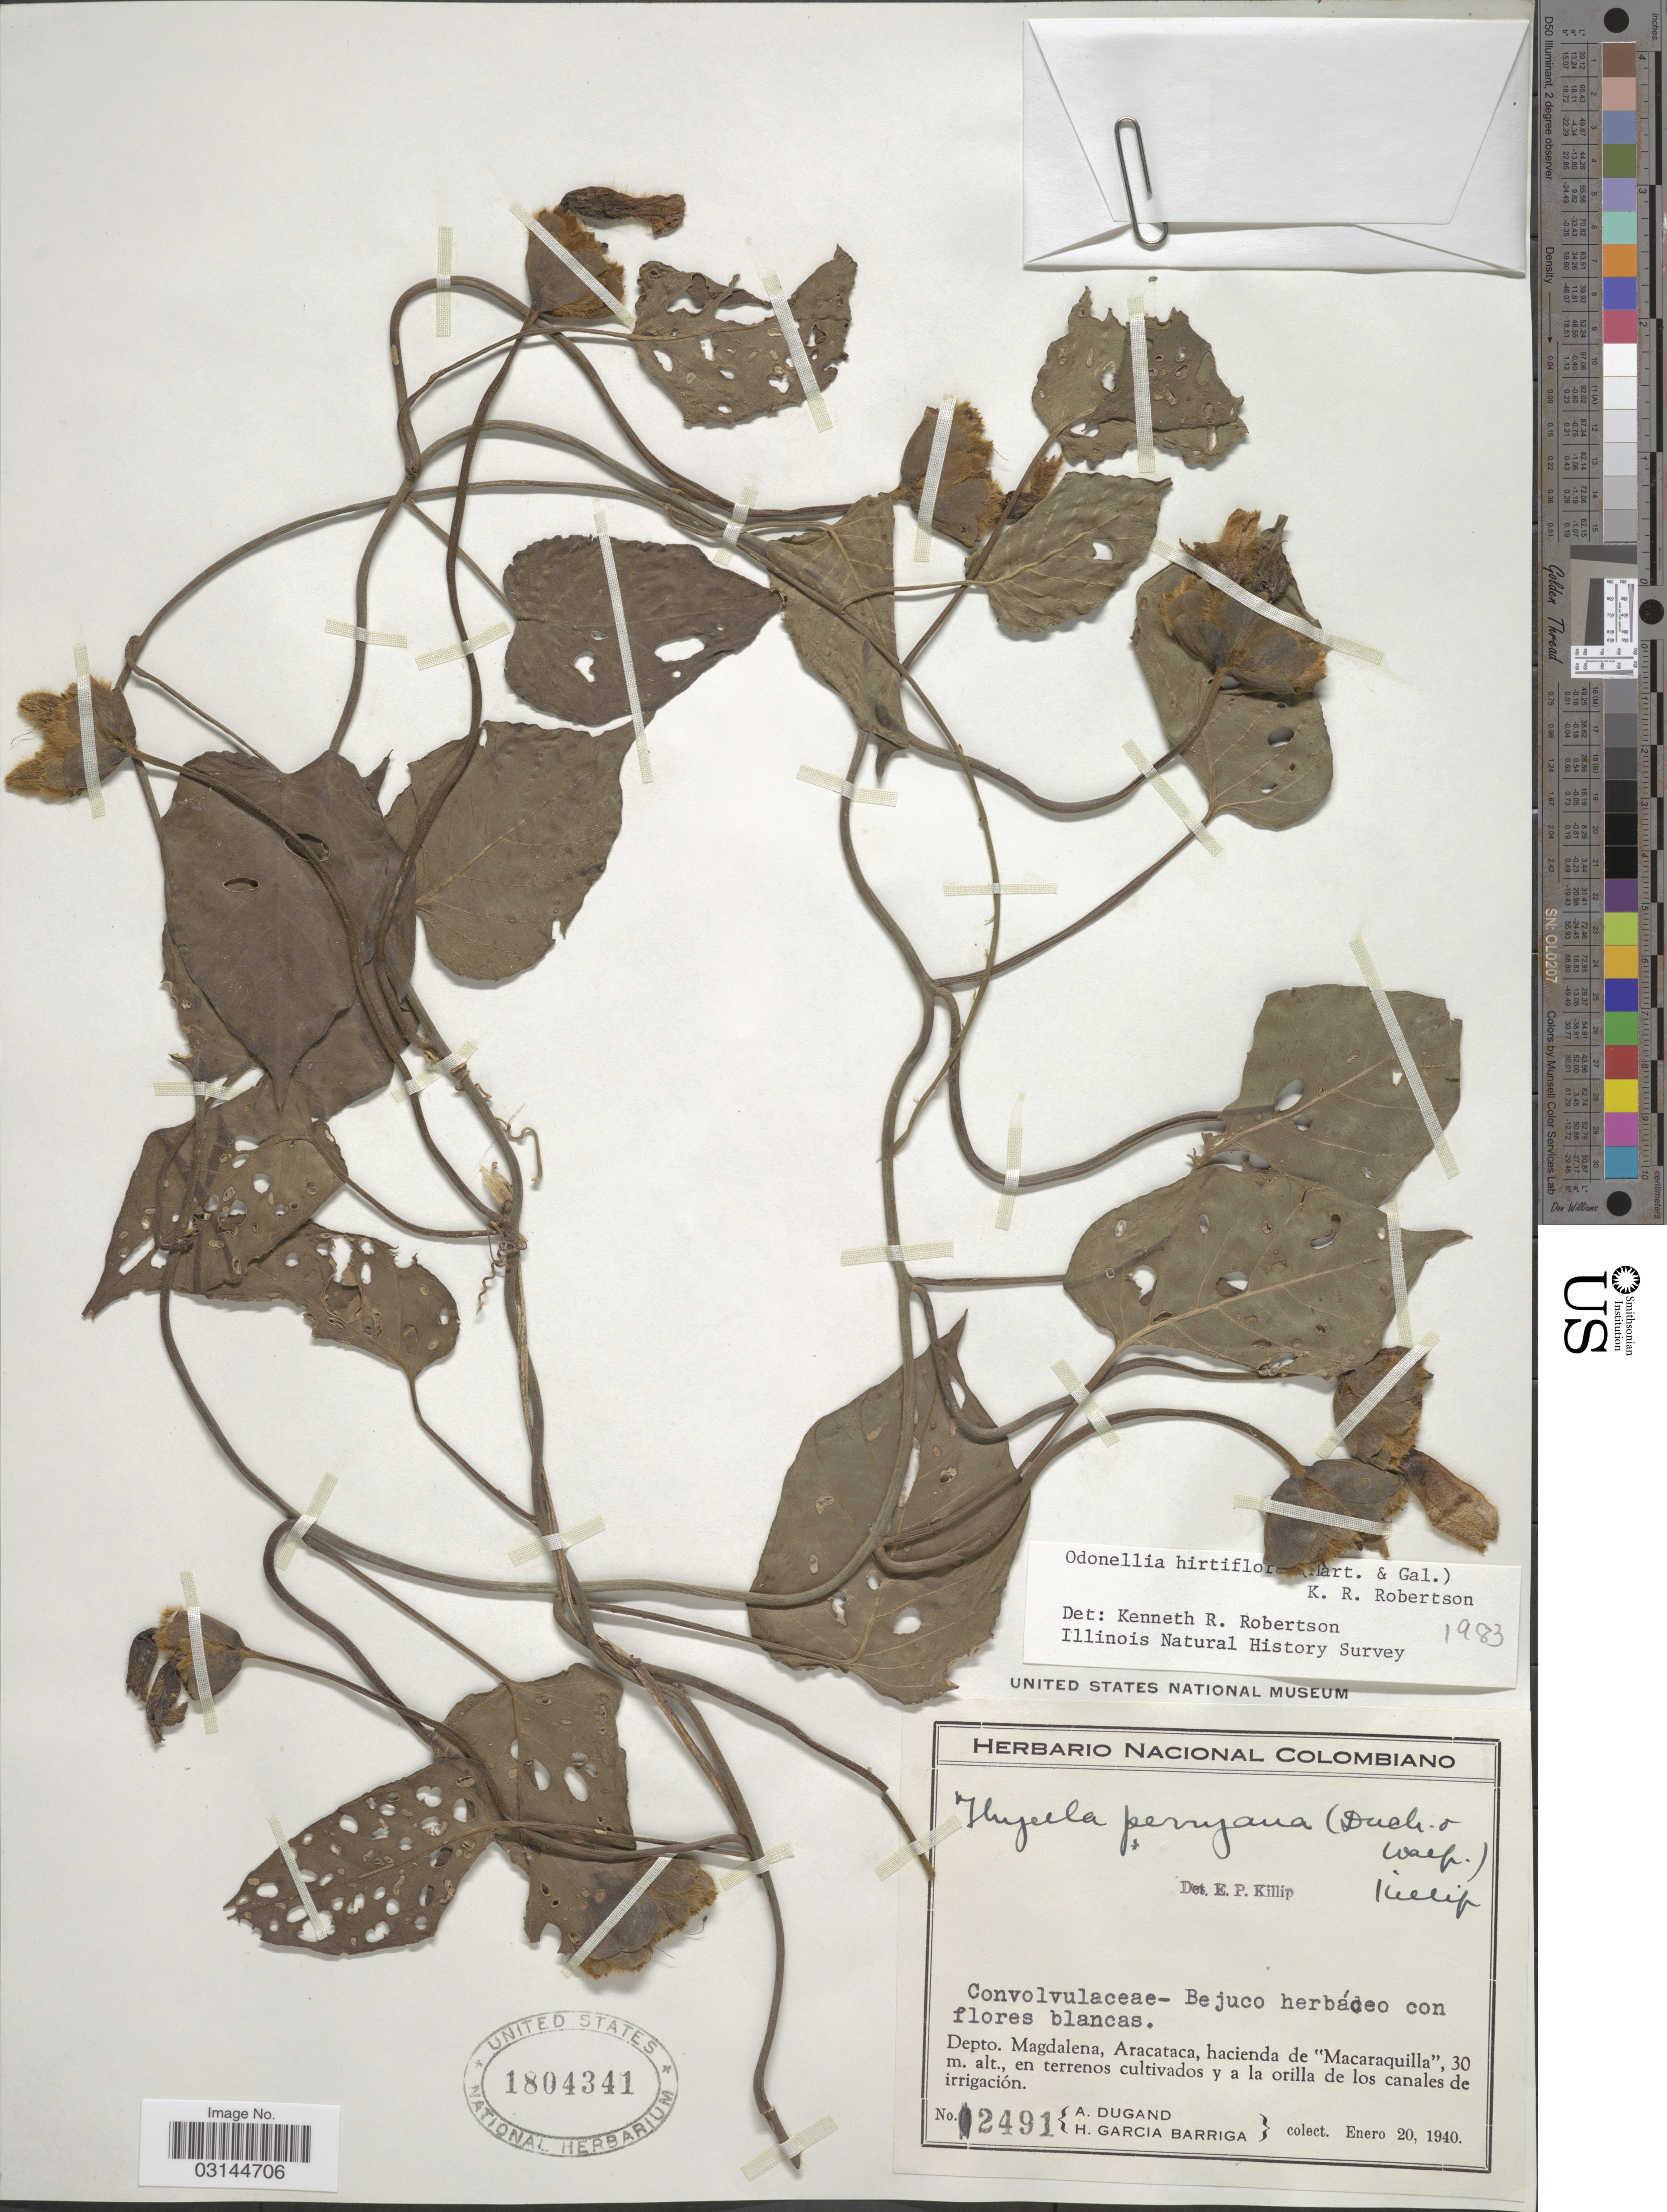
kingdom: Plantae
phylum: Tracheophyta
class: Magnoliopsida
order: Solanales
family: Convolvulaceae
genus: Odonellia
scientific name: Odonellia hirtiflora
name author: (M. Martens & Galeotti) K.R. Robertson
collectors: A. Dugand & H. García Barriga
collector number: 2491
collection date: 1940-01-20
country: Colombia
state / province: Magdalena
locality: Depto. Magdalena, Aracataca, hacienda de "Macaraquilla".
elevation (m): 30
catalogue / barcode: US 1804341